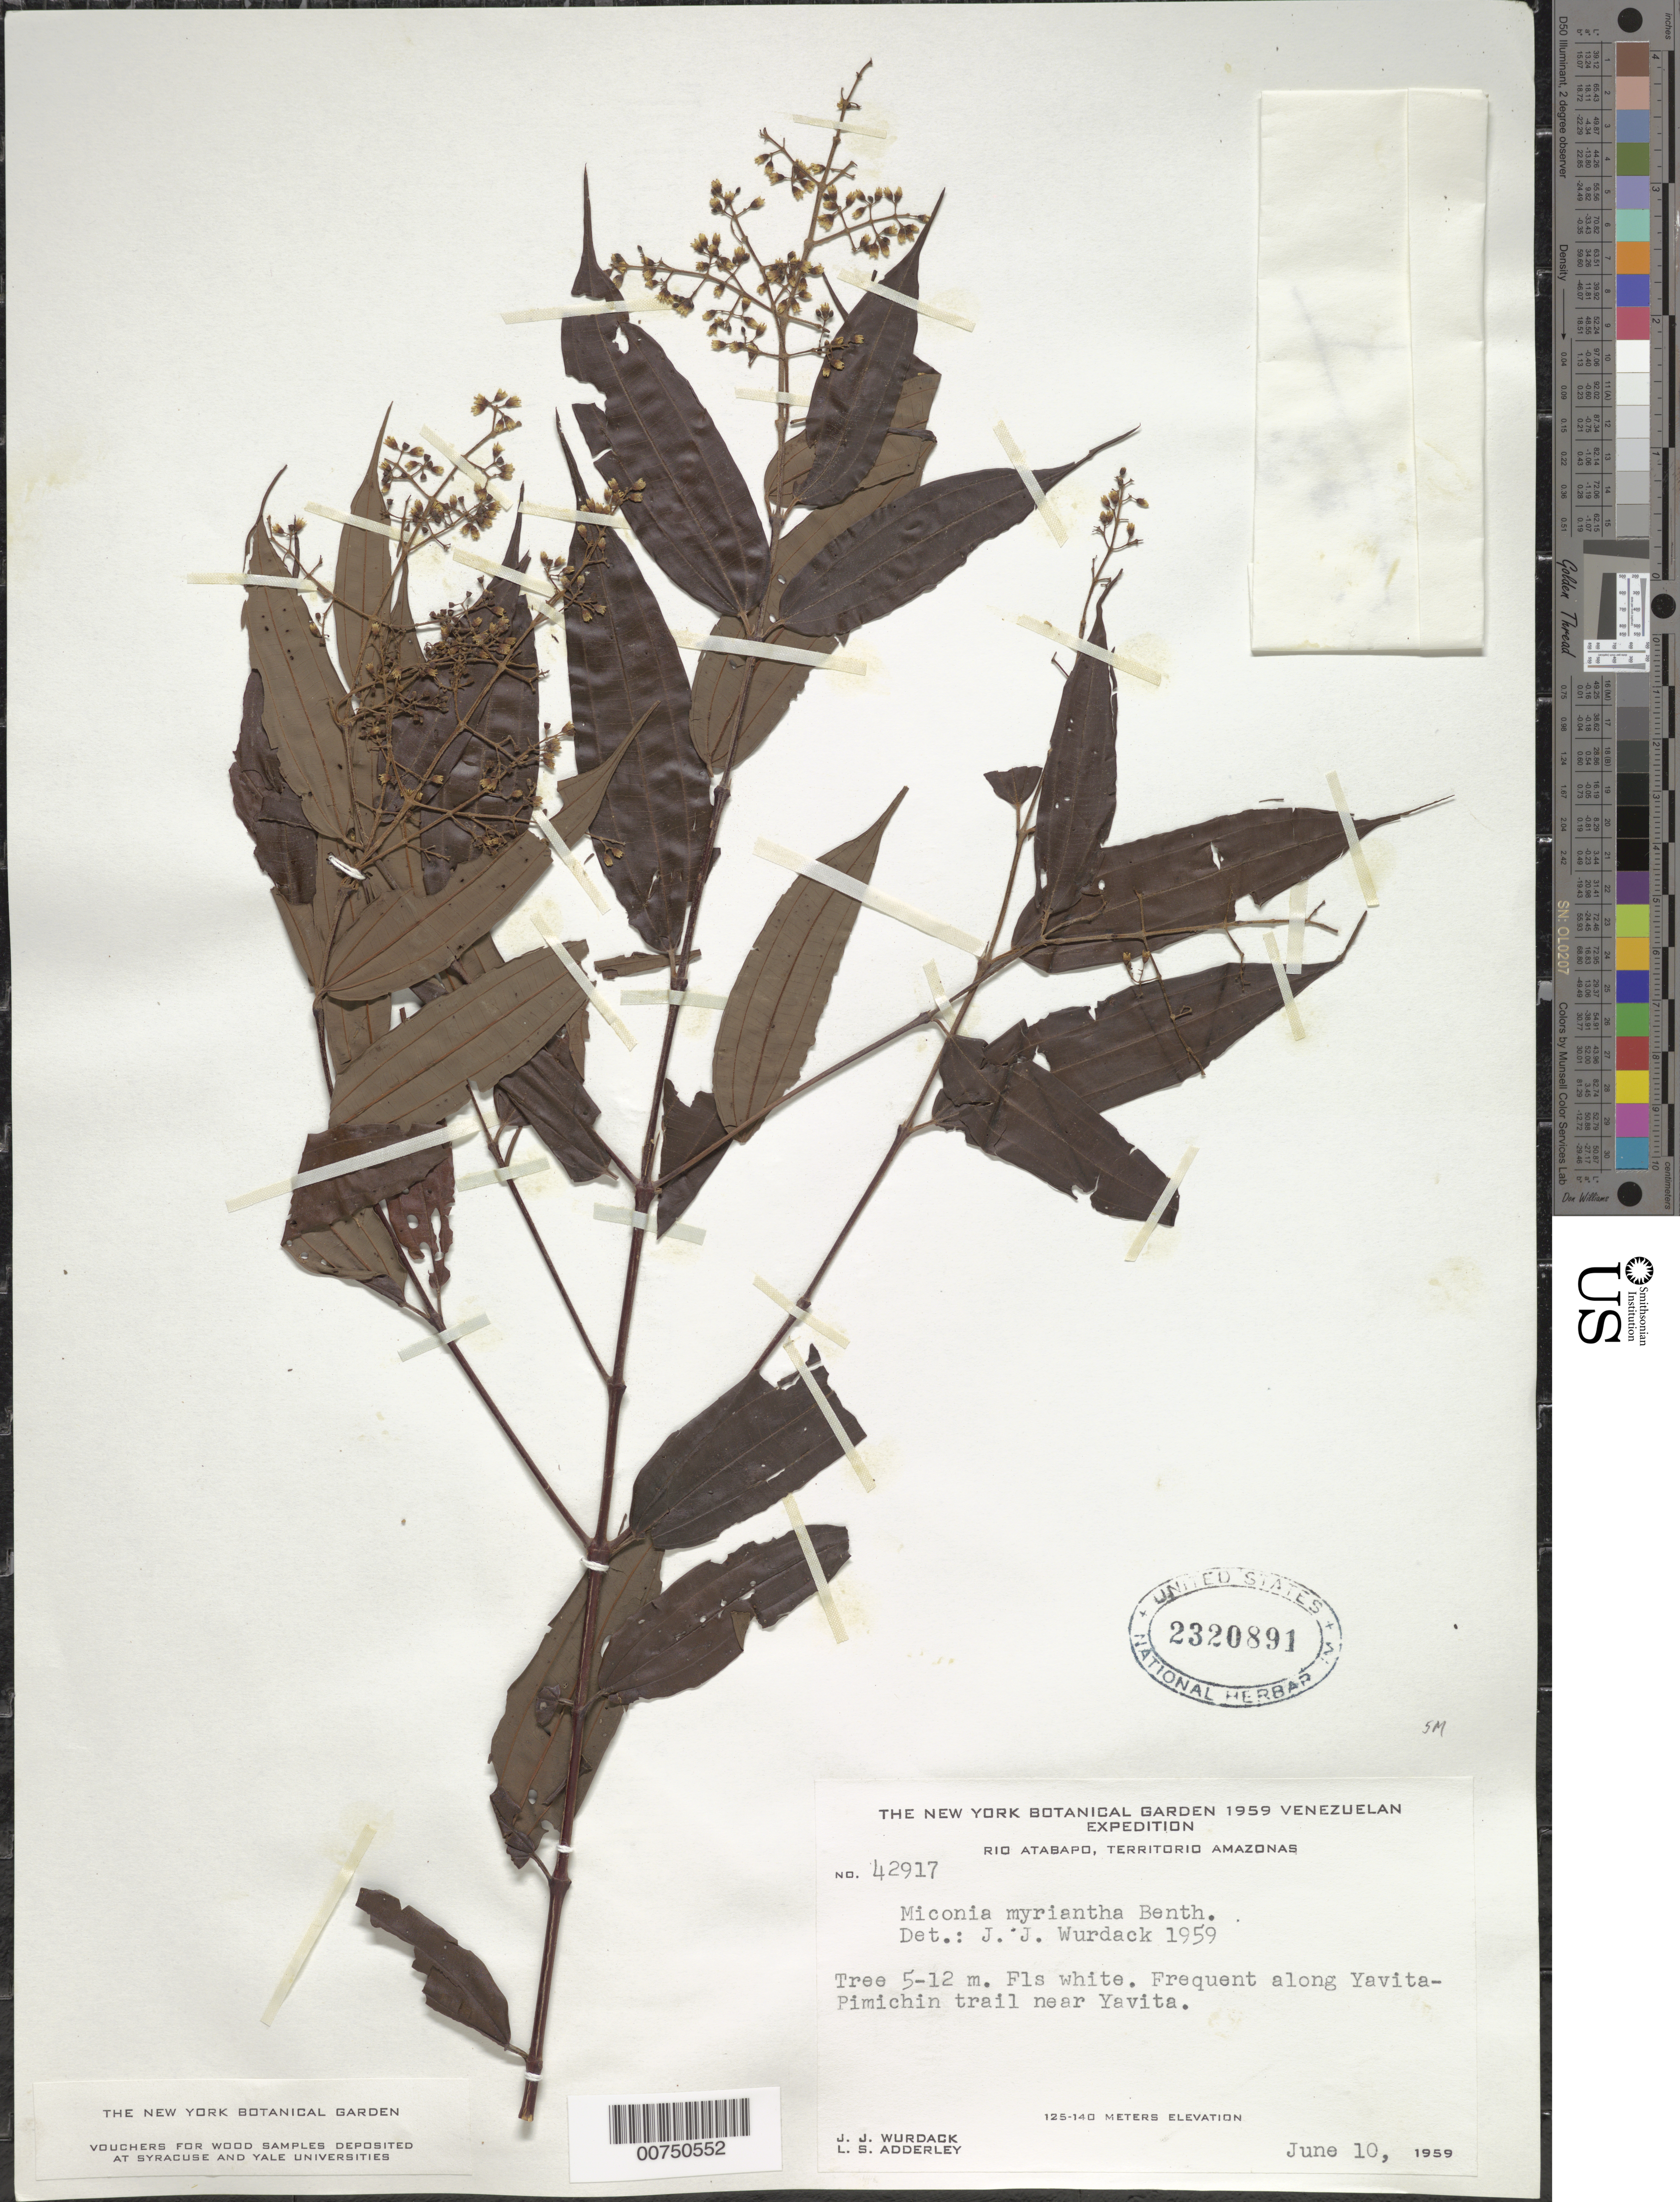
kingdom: Plantae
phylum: Tracheophyta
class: Magnoliopsida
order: Myrtales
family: Melastomataceae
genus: Miconia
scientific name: Miconia myriantha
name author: Benth.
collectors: J. J. Wurdack & L. S. Adderley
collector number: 42917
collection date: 1959-06-10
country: Venezuela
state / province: Amazonas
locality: Rio Atabapo, Territorio Amazonas. Frequent along Yavita-Pimichin trail near Yavita.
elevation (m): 125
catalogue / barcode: US 2320891